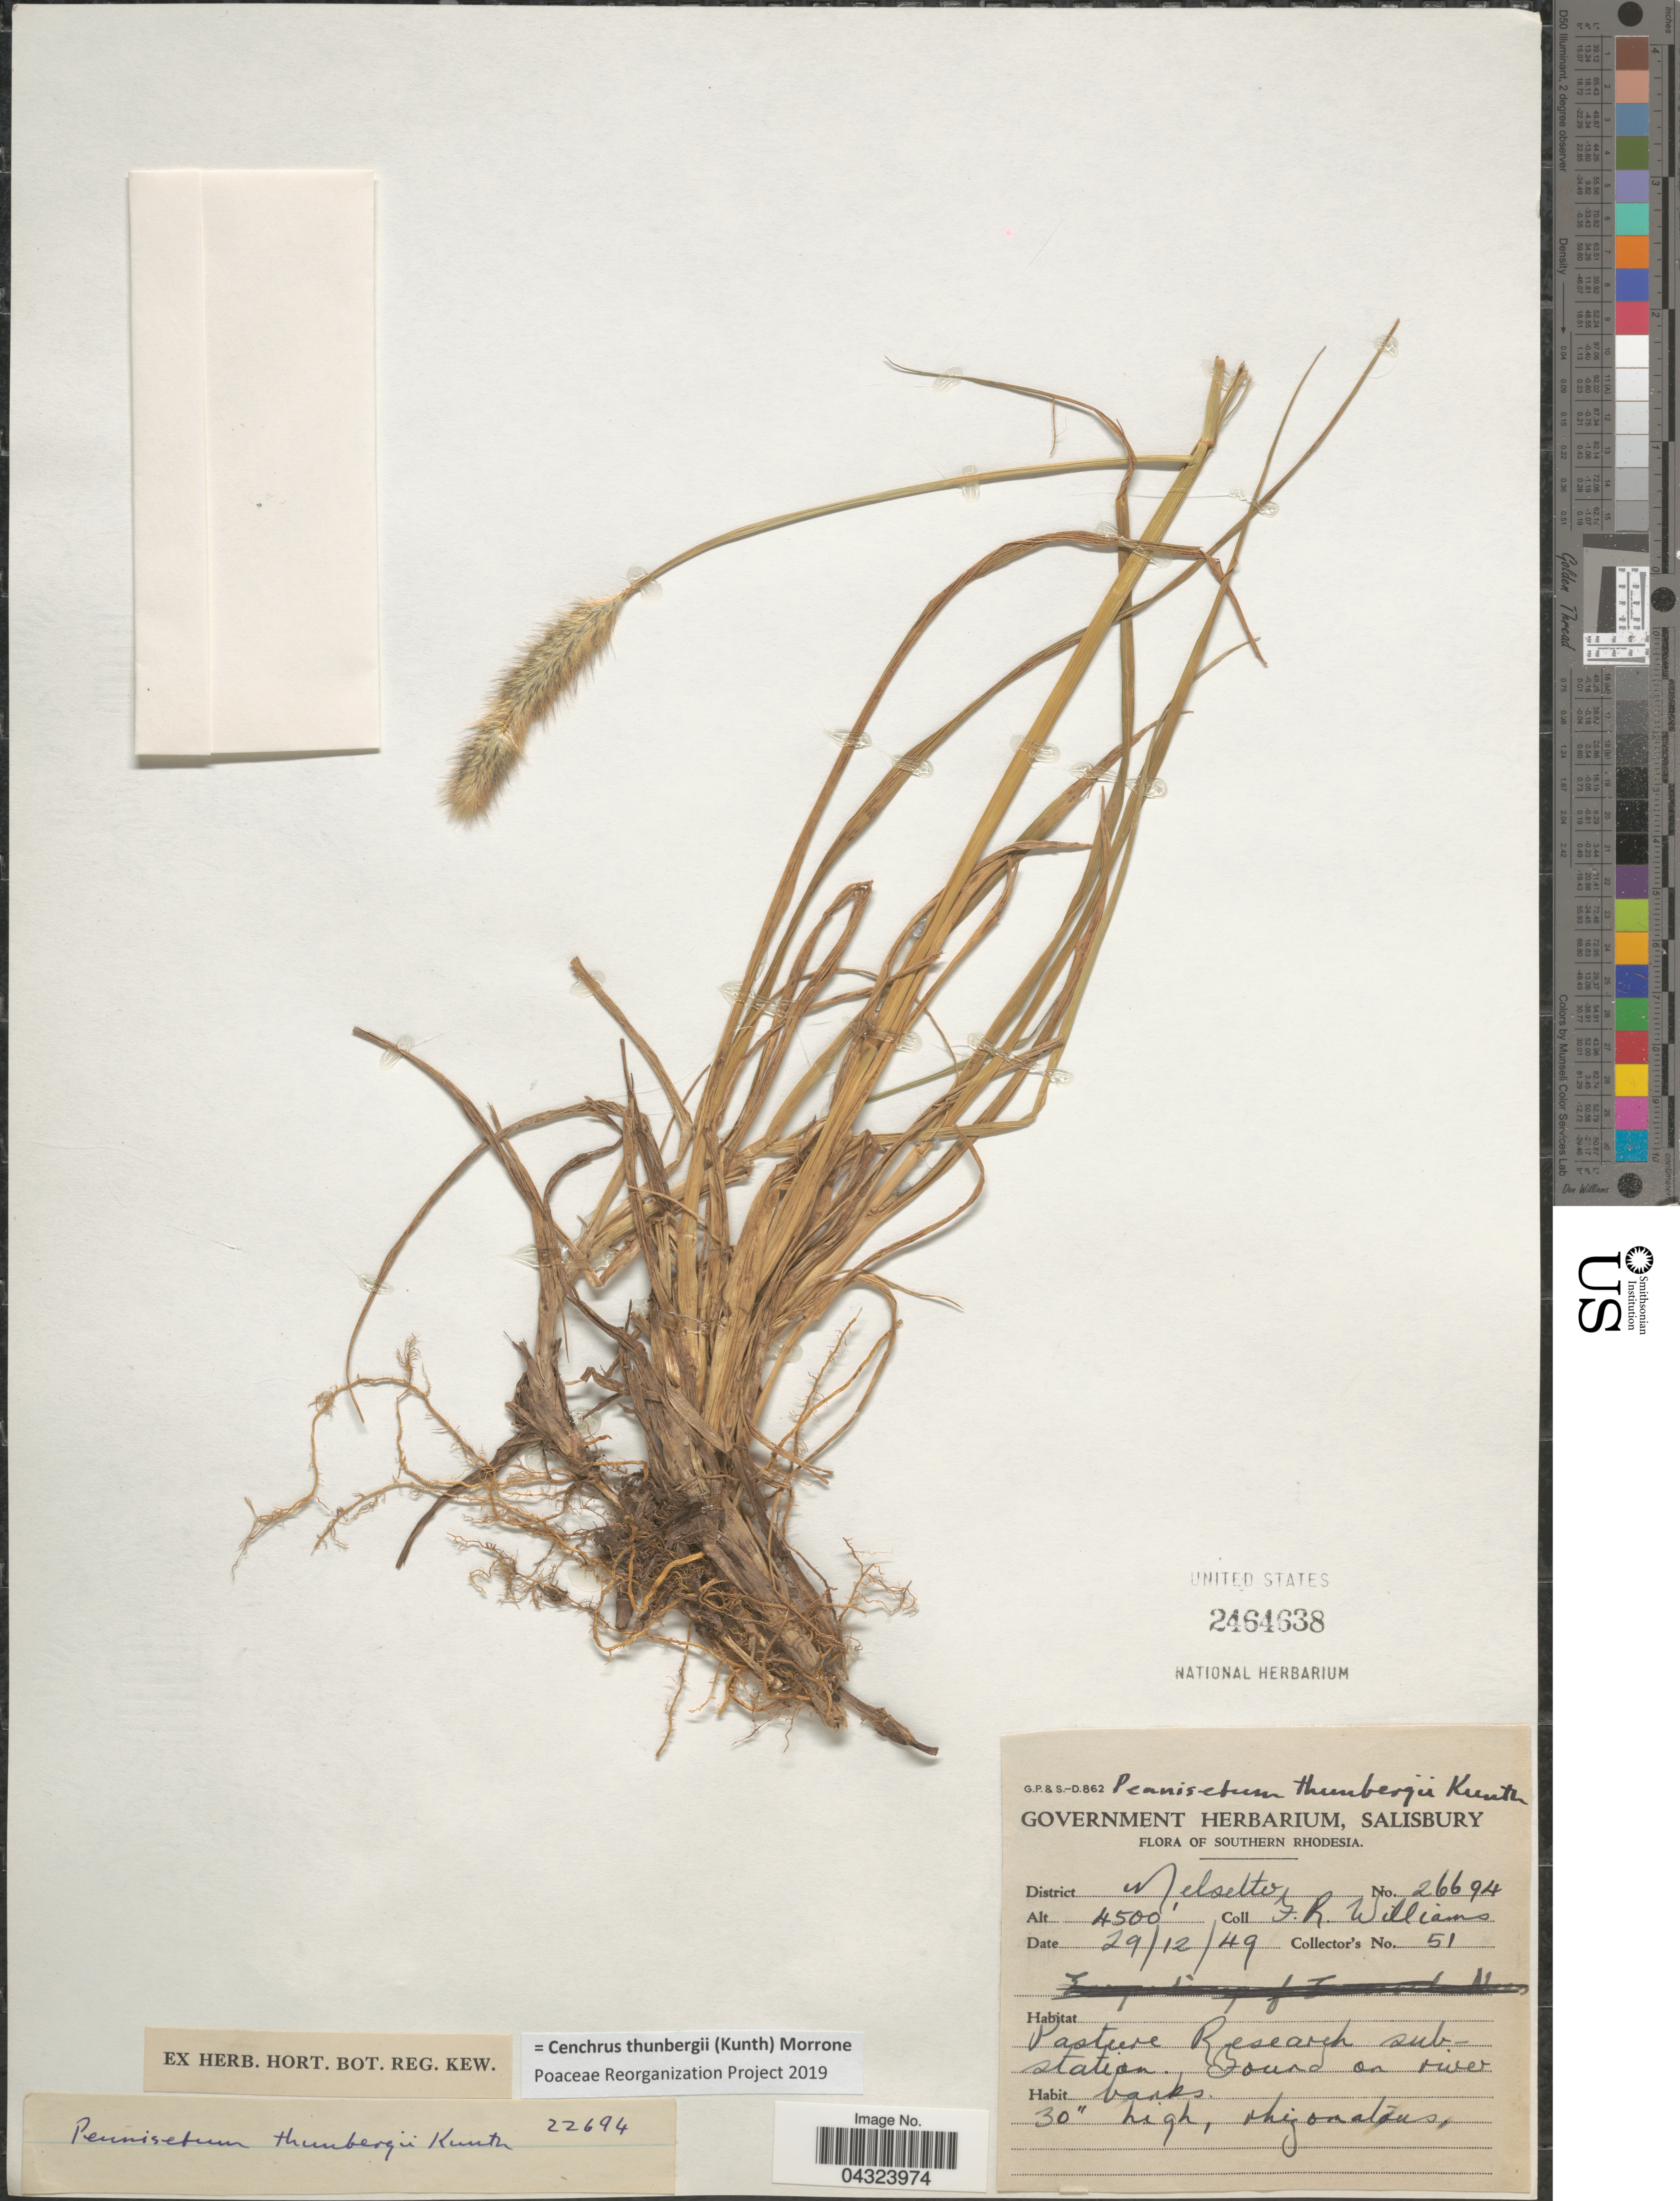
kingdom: Plantae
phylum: Tracheophyta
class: Liliopsida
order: Poales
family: Poaceae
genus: Cenchrus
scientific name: Cenchrus thunbergii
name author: (Kunth) Morrone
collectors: F. Williams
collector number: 51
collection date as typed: Transcribed d/m/y: 29/12/49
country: Zimbabwe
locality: Southern Rhodesia. District Nelselto. Pasture Research substation.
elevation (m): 1372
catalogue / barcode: US 2464638